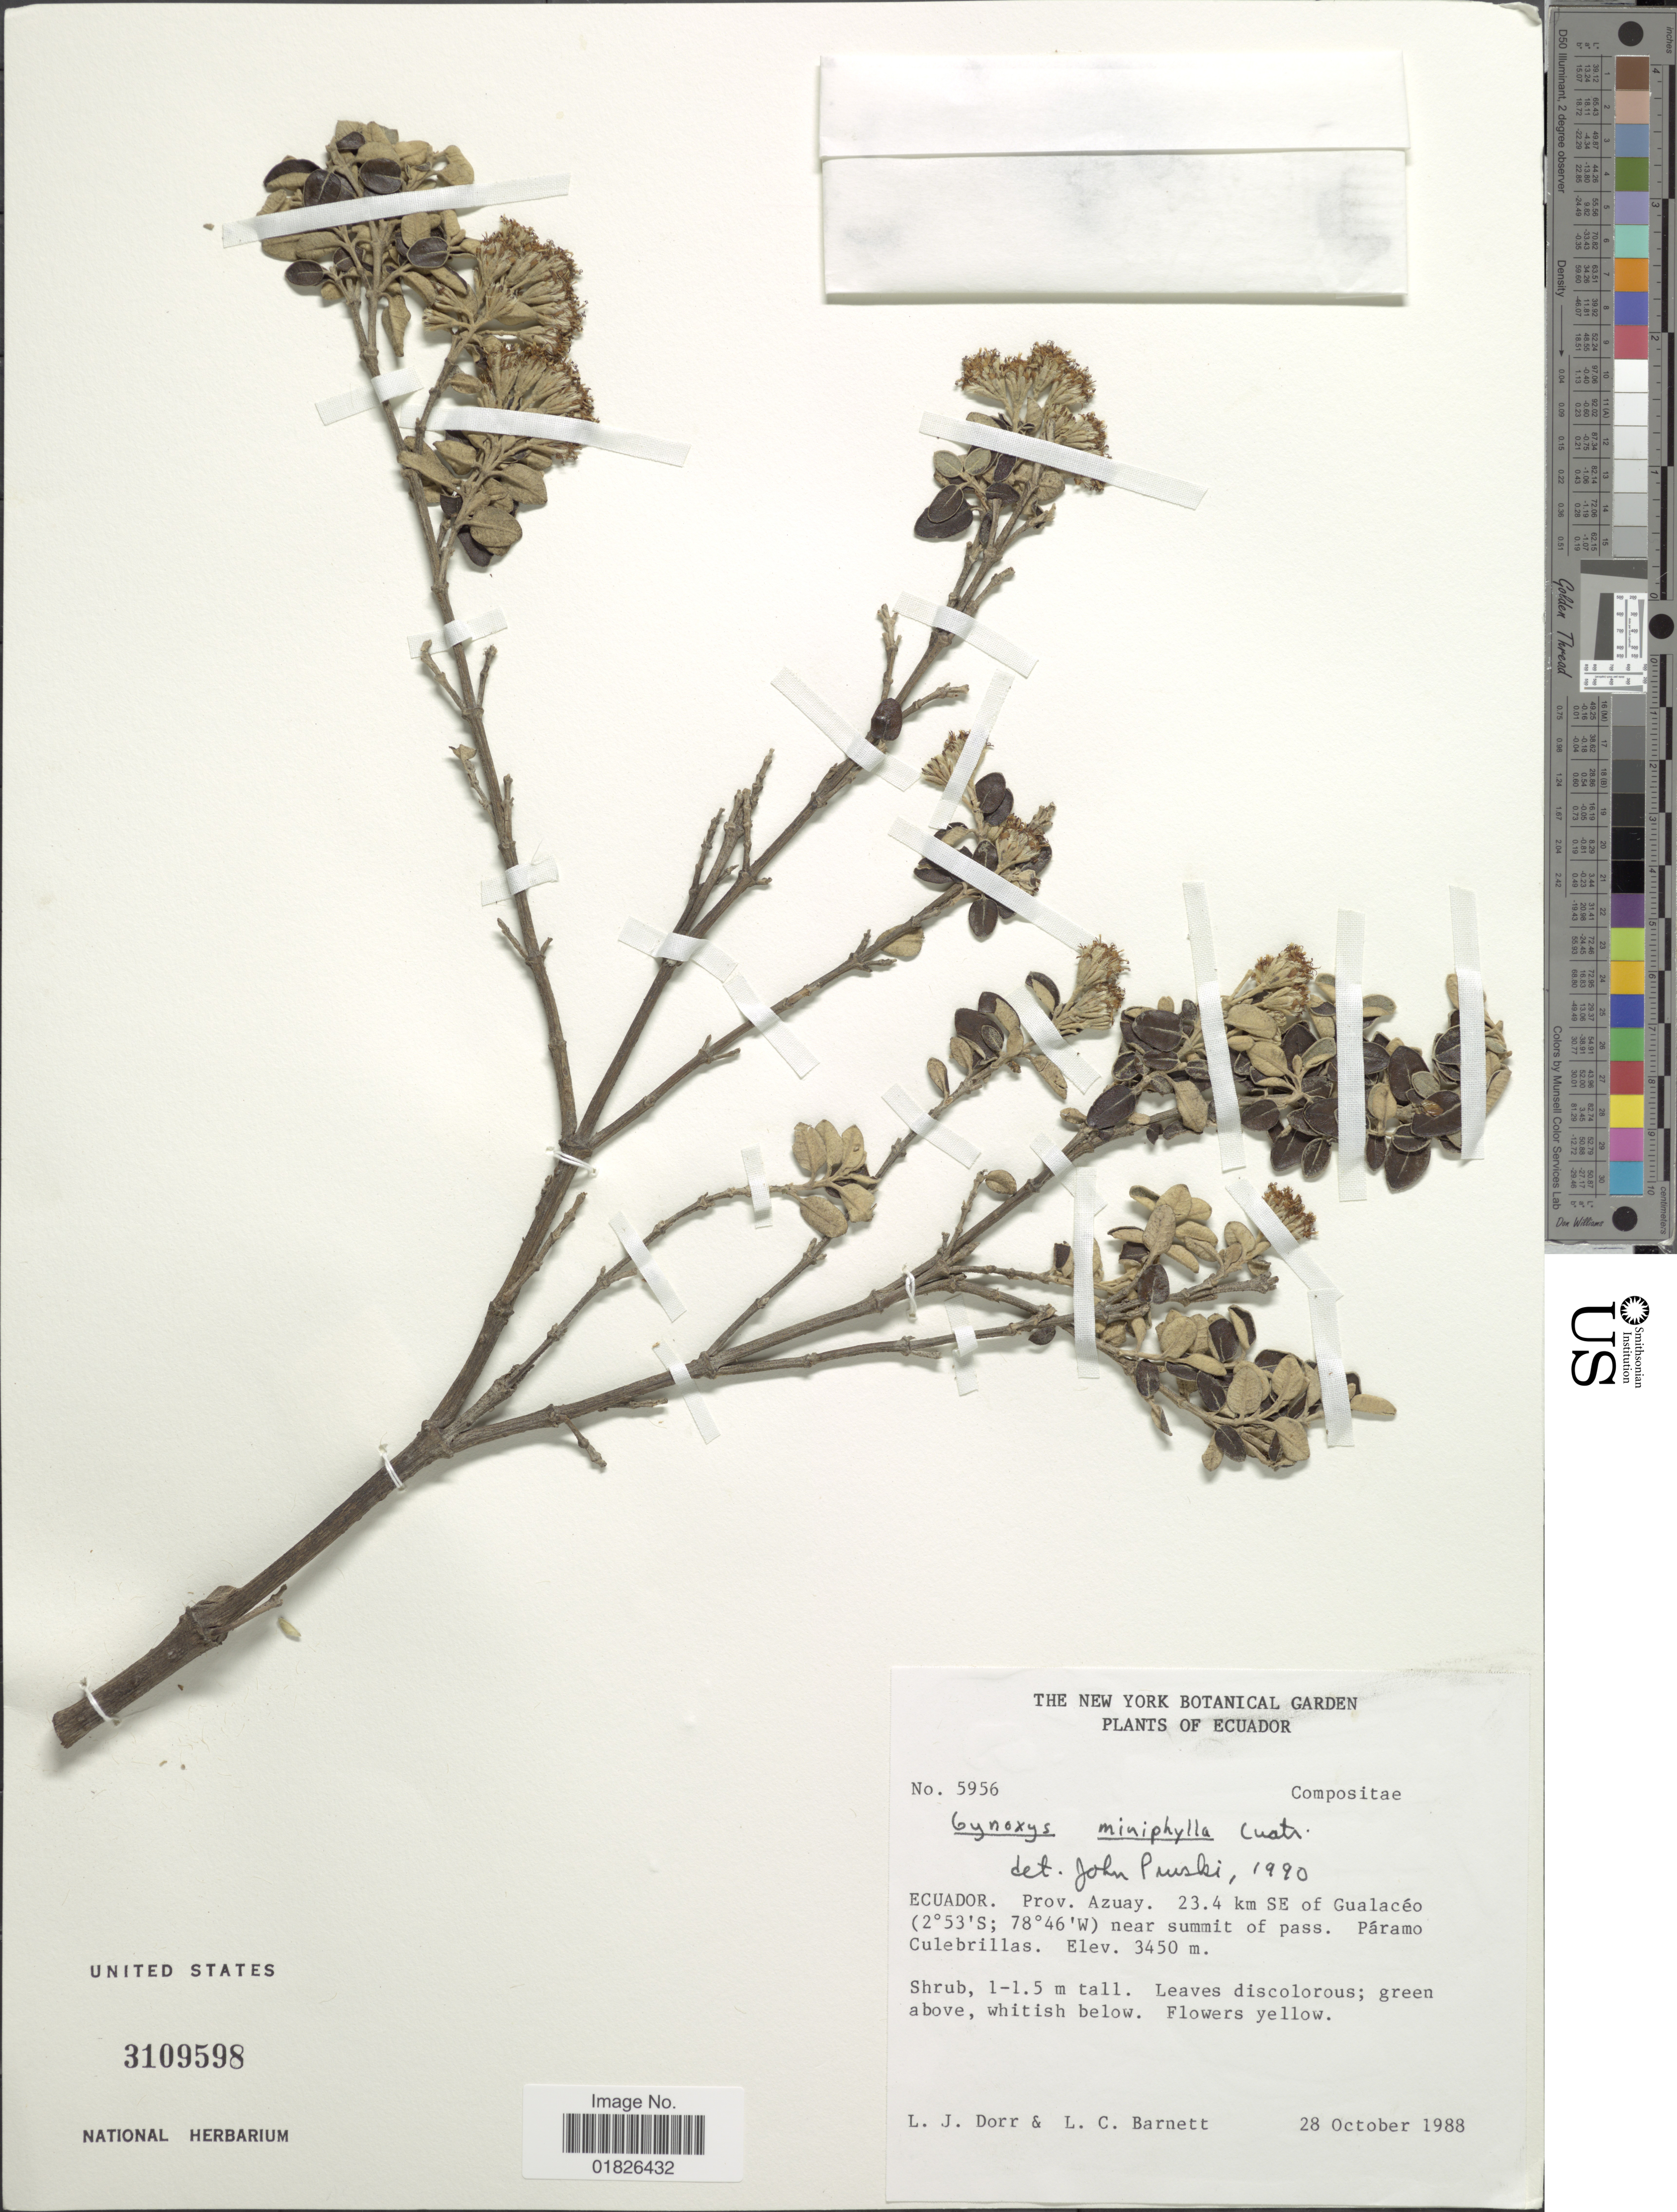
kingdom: Plantae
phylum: Tracheophyta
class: Magnoliopsida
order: Asterales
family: Asteraceae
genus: Gynoxys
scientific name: Gynoxys miniphylla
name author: Cuatrec.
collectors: L. J. Dorr & L. C. Barnett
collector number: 5956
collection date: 1988-10-28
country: Ecuador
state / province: Azuay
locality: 23.4 km SE of Gualaceo, near summit of pass, Paramo Culebrillas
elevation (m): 3450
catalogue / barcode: US 3109598